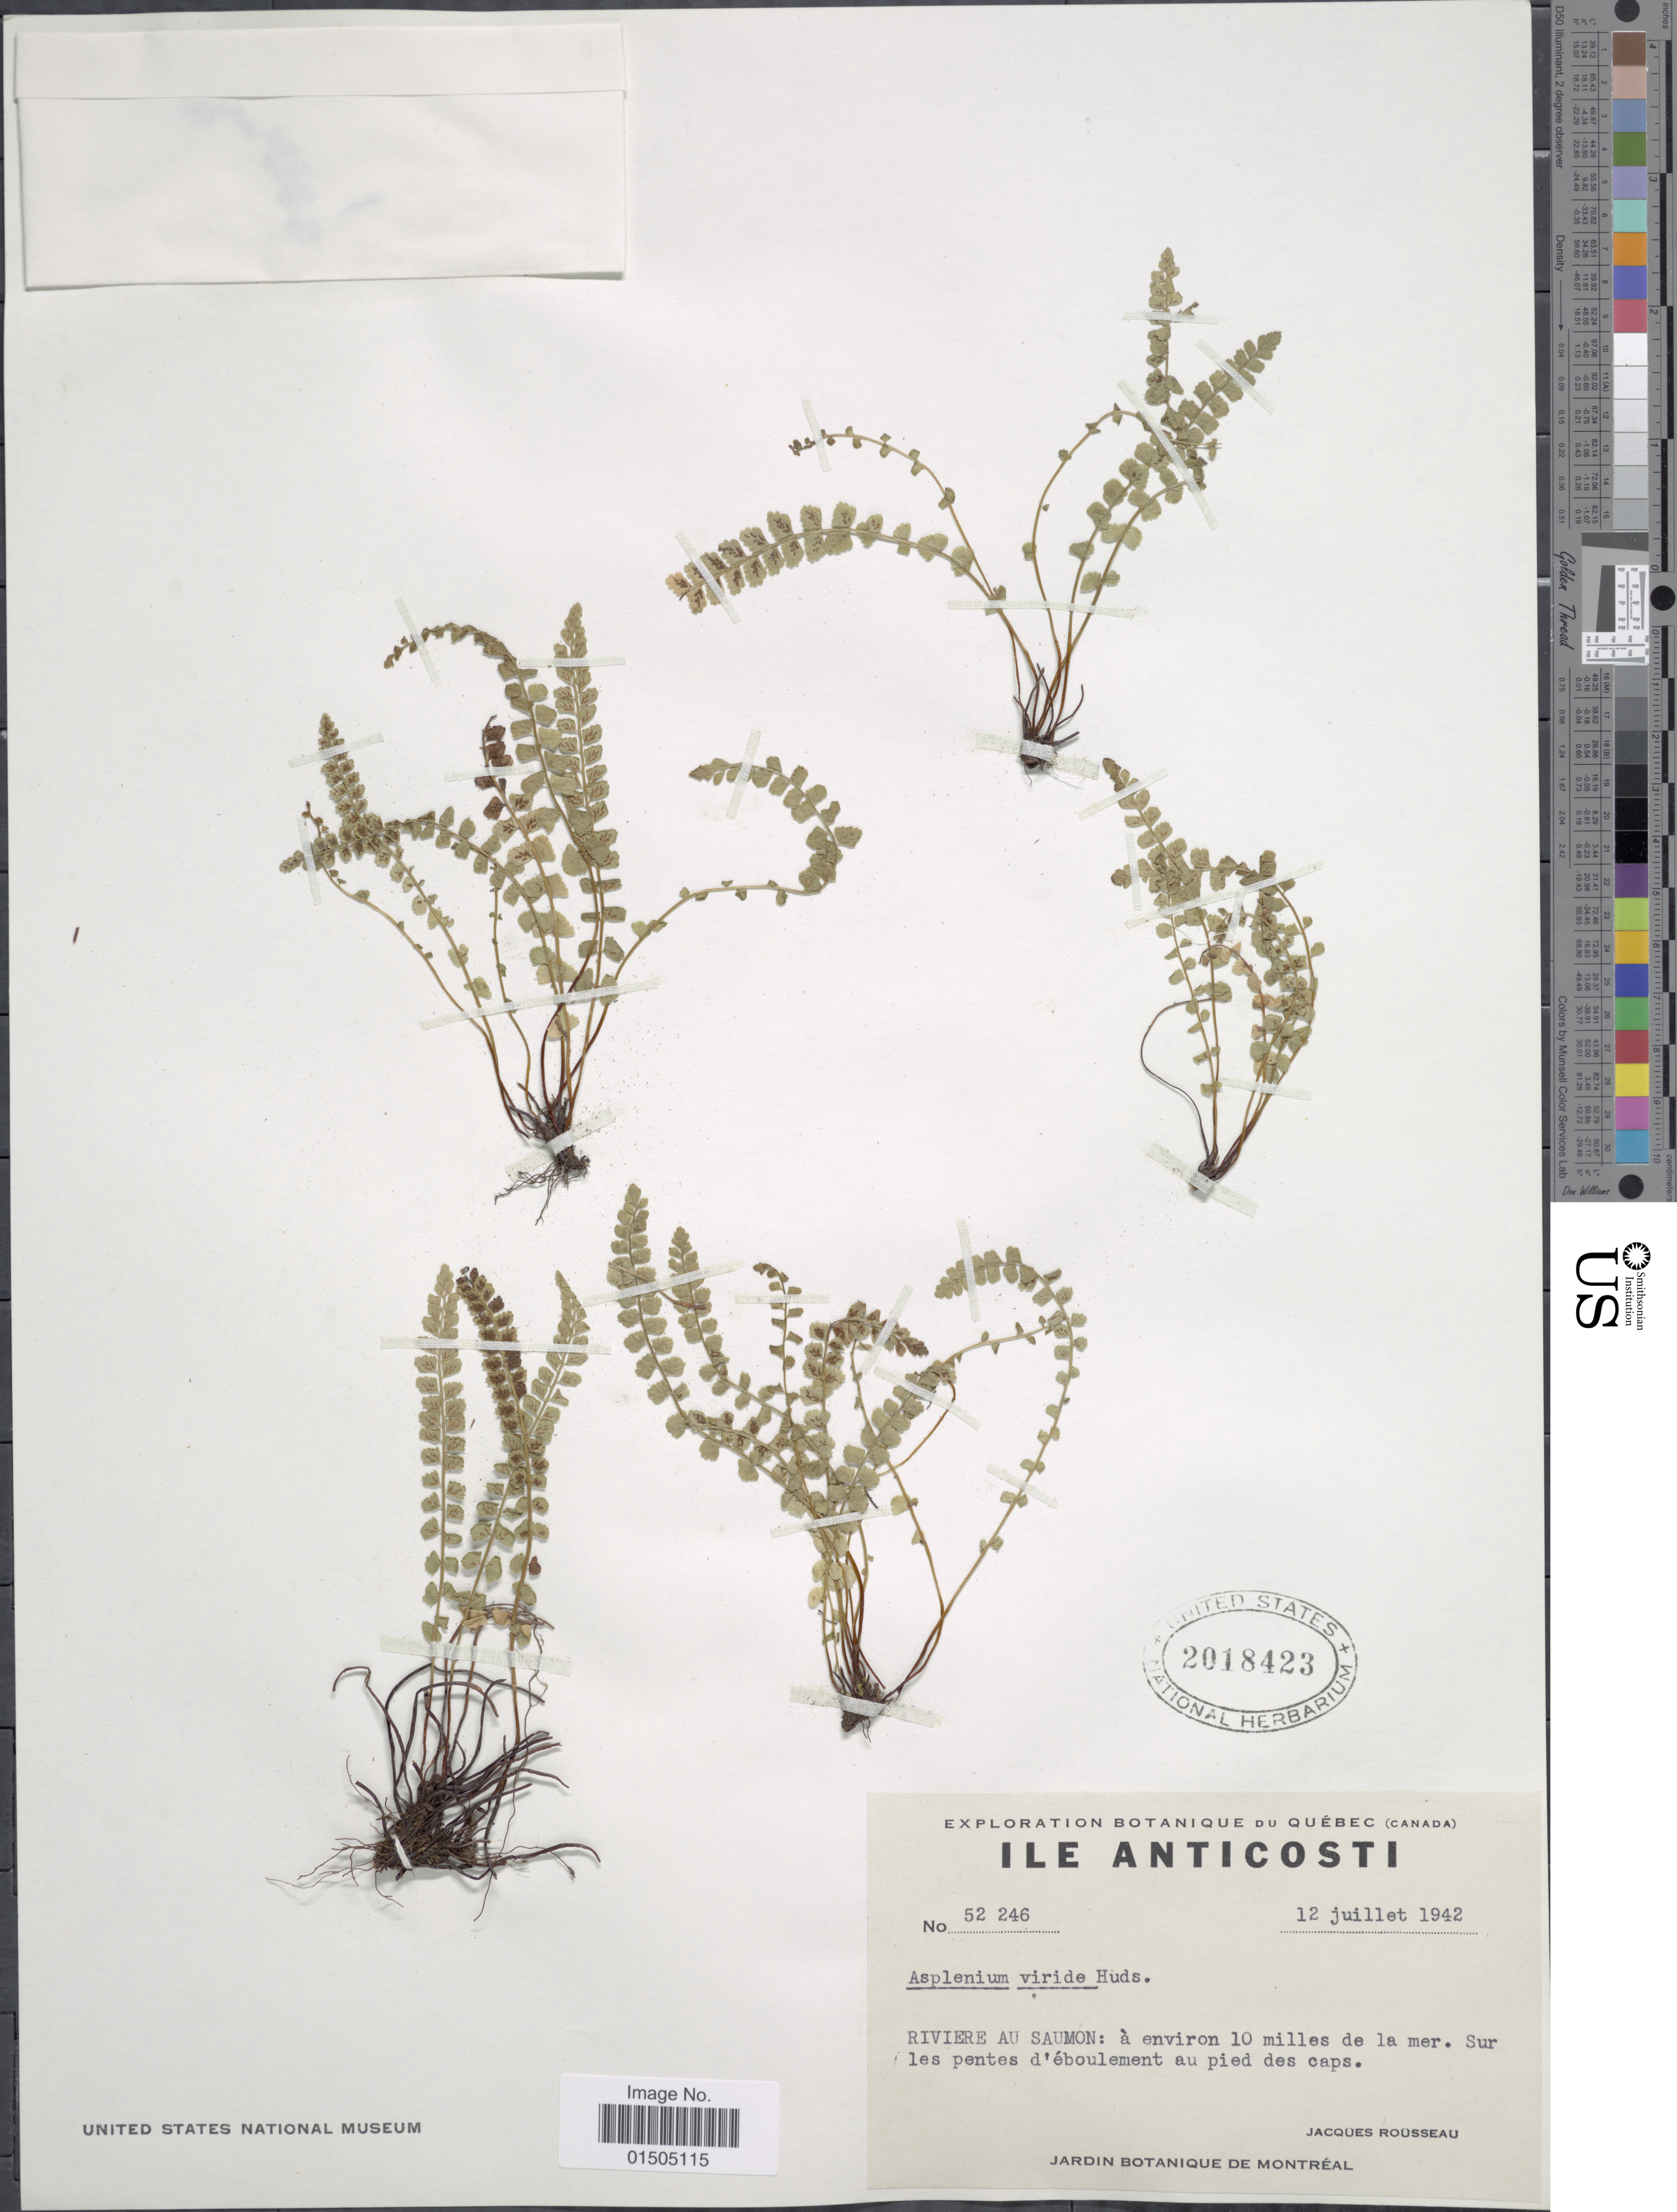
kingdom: Plantae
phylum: Tracheophyta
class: Polypodiopsida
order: Polypodiales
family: Aspleniaceae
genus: Asplenium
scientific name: Asplenium trichomanes-ramosum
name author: L.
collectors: J. Rousseau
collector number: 52246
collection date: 1942-07-12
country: Canada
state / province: Quebec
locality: Ile Anticosti. Riviere au Saumon: à environ 10 milles de la mer. Sur les pentes d'éboulement au pied des caps.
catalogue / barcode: US 2018423